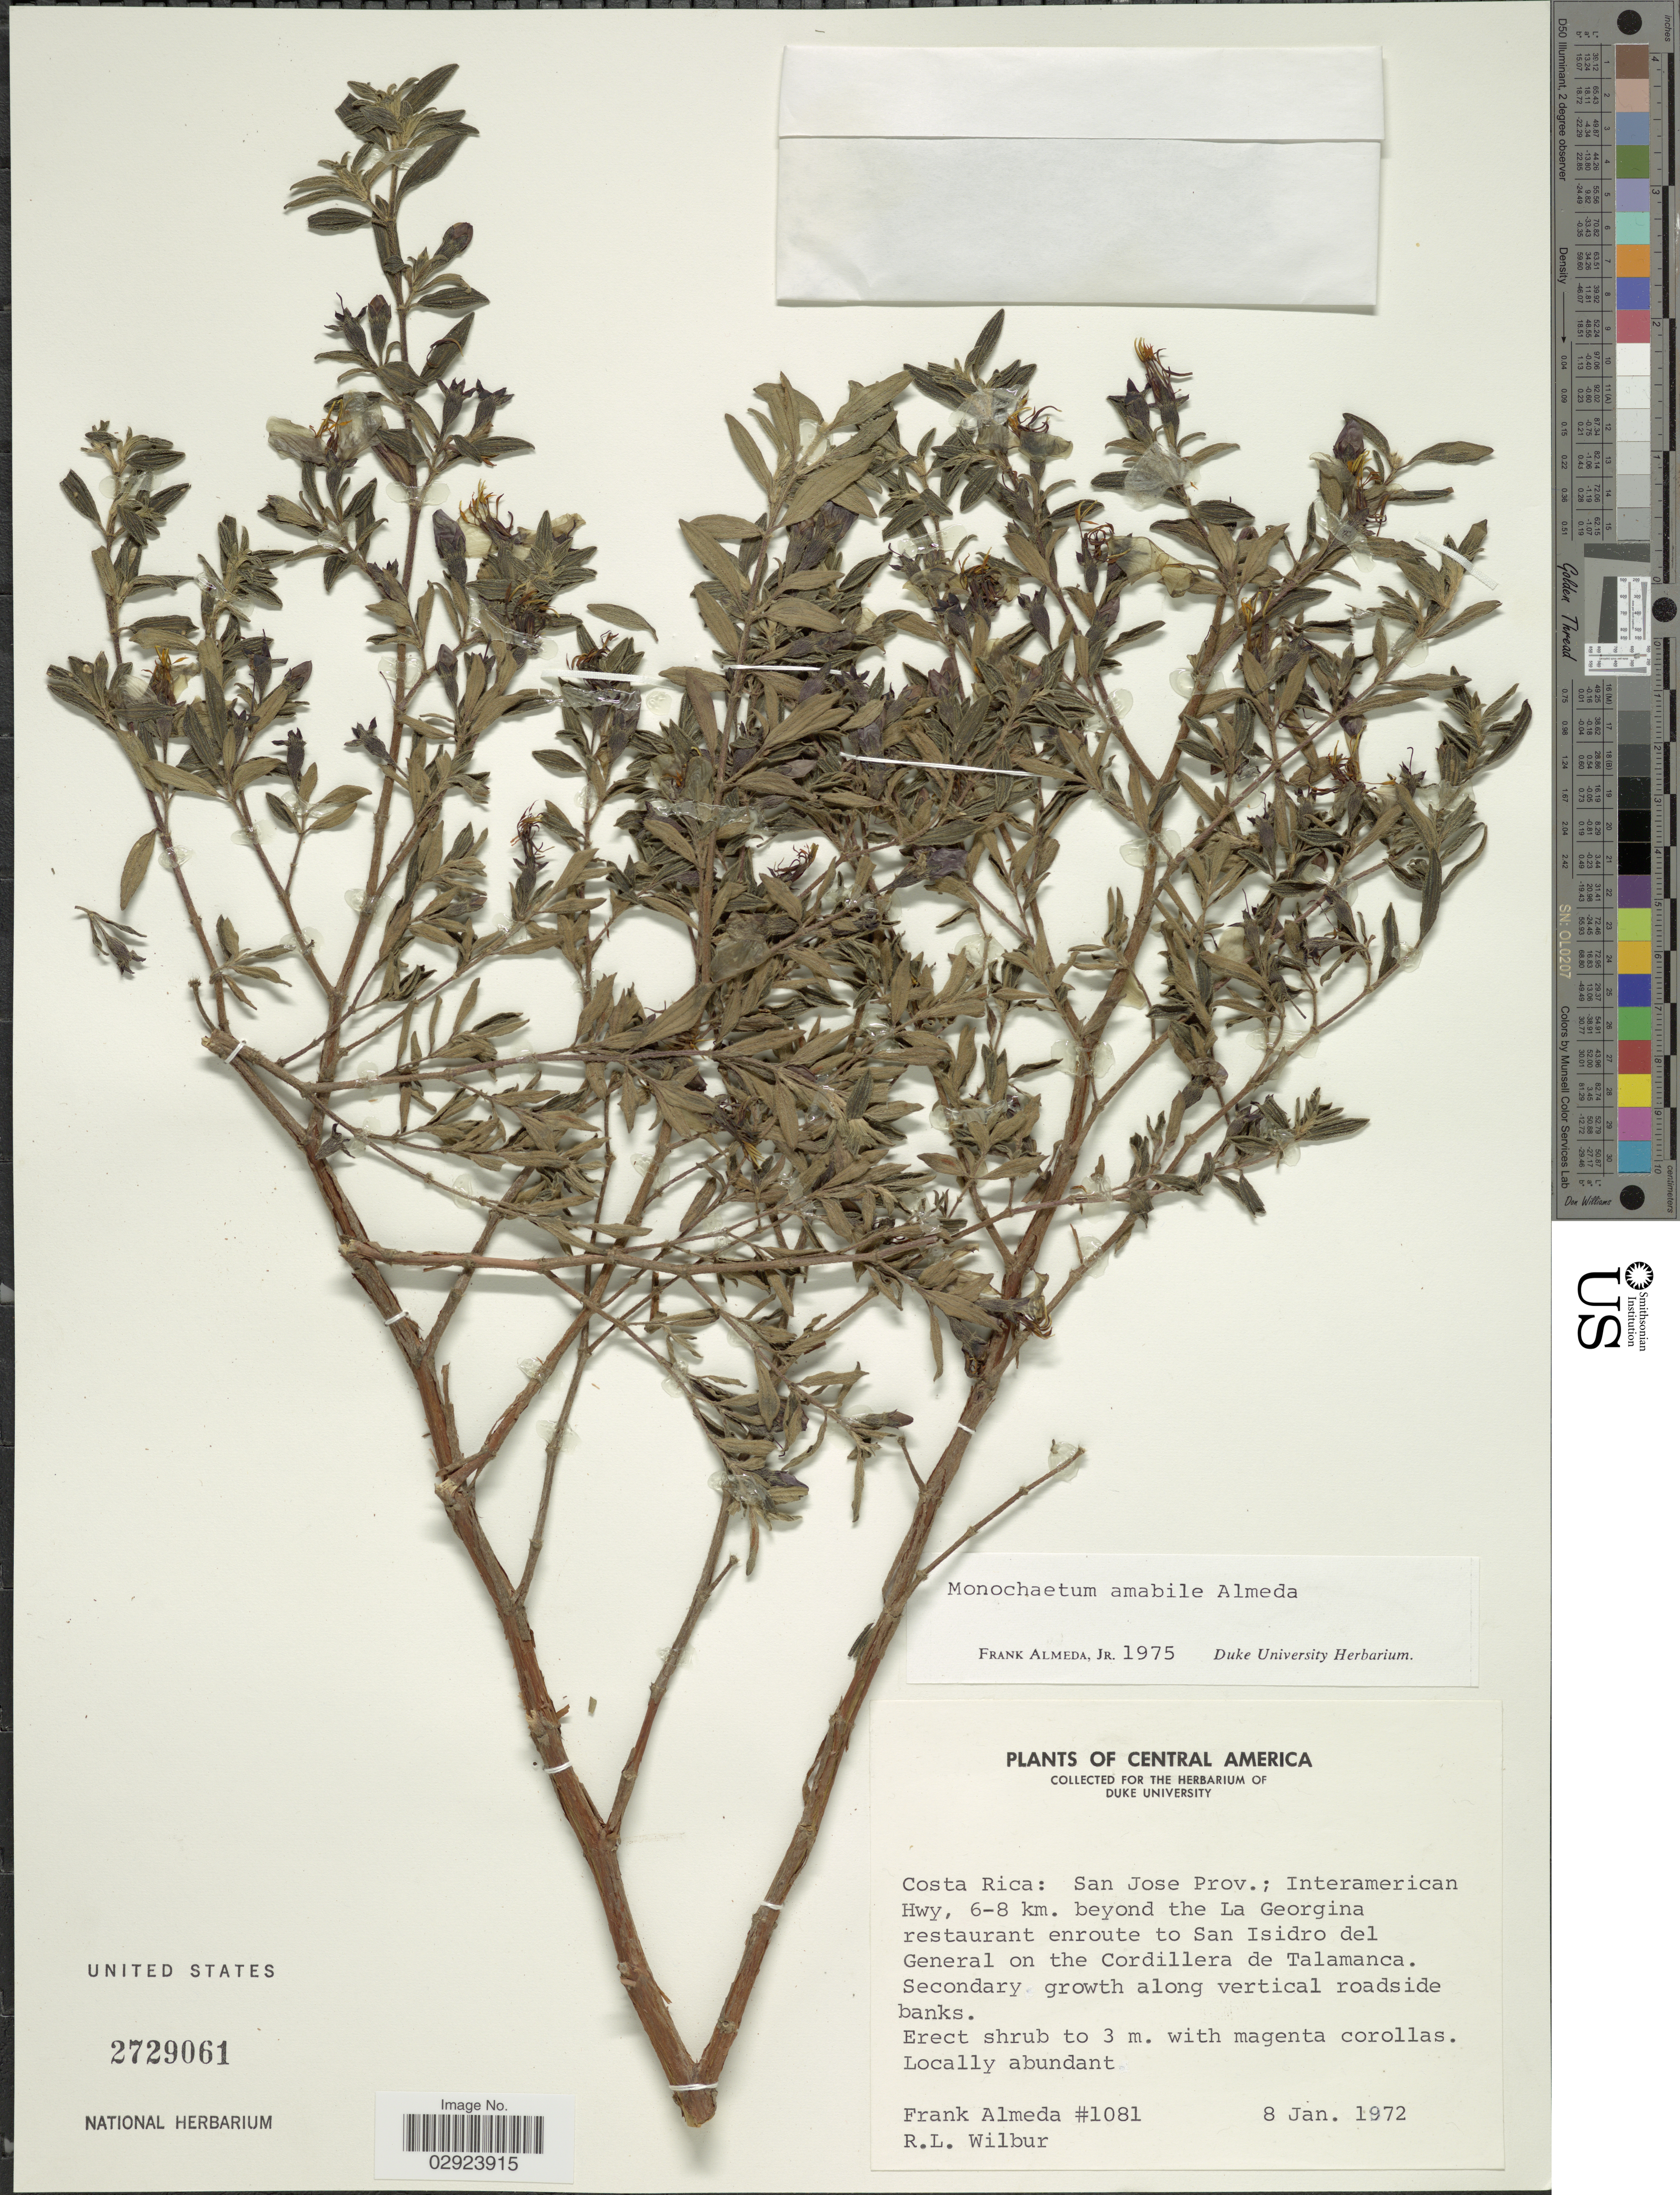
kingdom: Plantae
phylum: Tracheophyta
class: Magnoliopsida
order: Myrtales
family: Melastomataceae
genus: Monochaetum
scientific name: Monochaetum amabile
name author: Almeda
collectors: F. Almeda & R. L. Wilbur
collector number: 1081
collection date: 1972-01-08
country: Costa Rica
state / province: San José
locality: Interamerican Hwy, 6-8 km. beyond the La Georgina restaurant enroute to San Isidro del General on the Cordillera de Talamanca. Secondary growth along vertical roadside banks.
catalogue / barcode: US 2729061